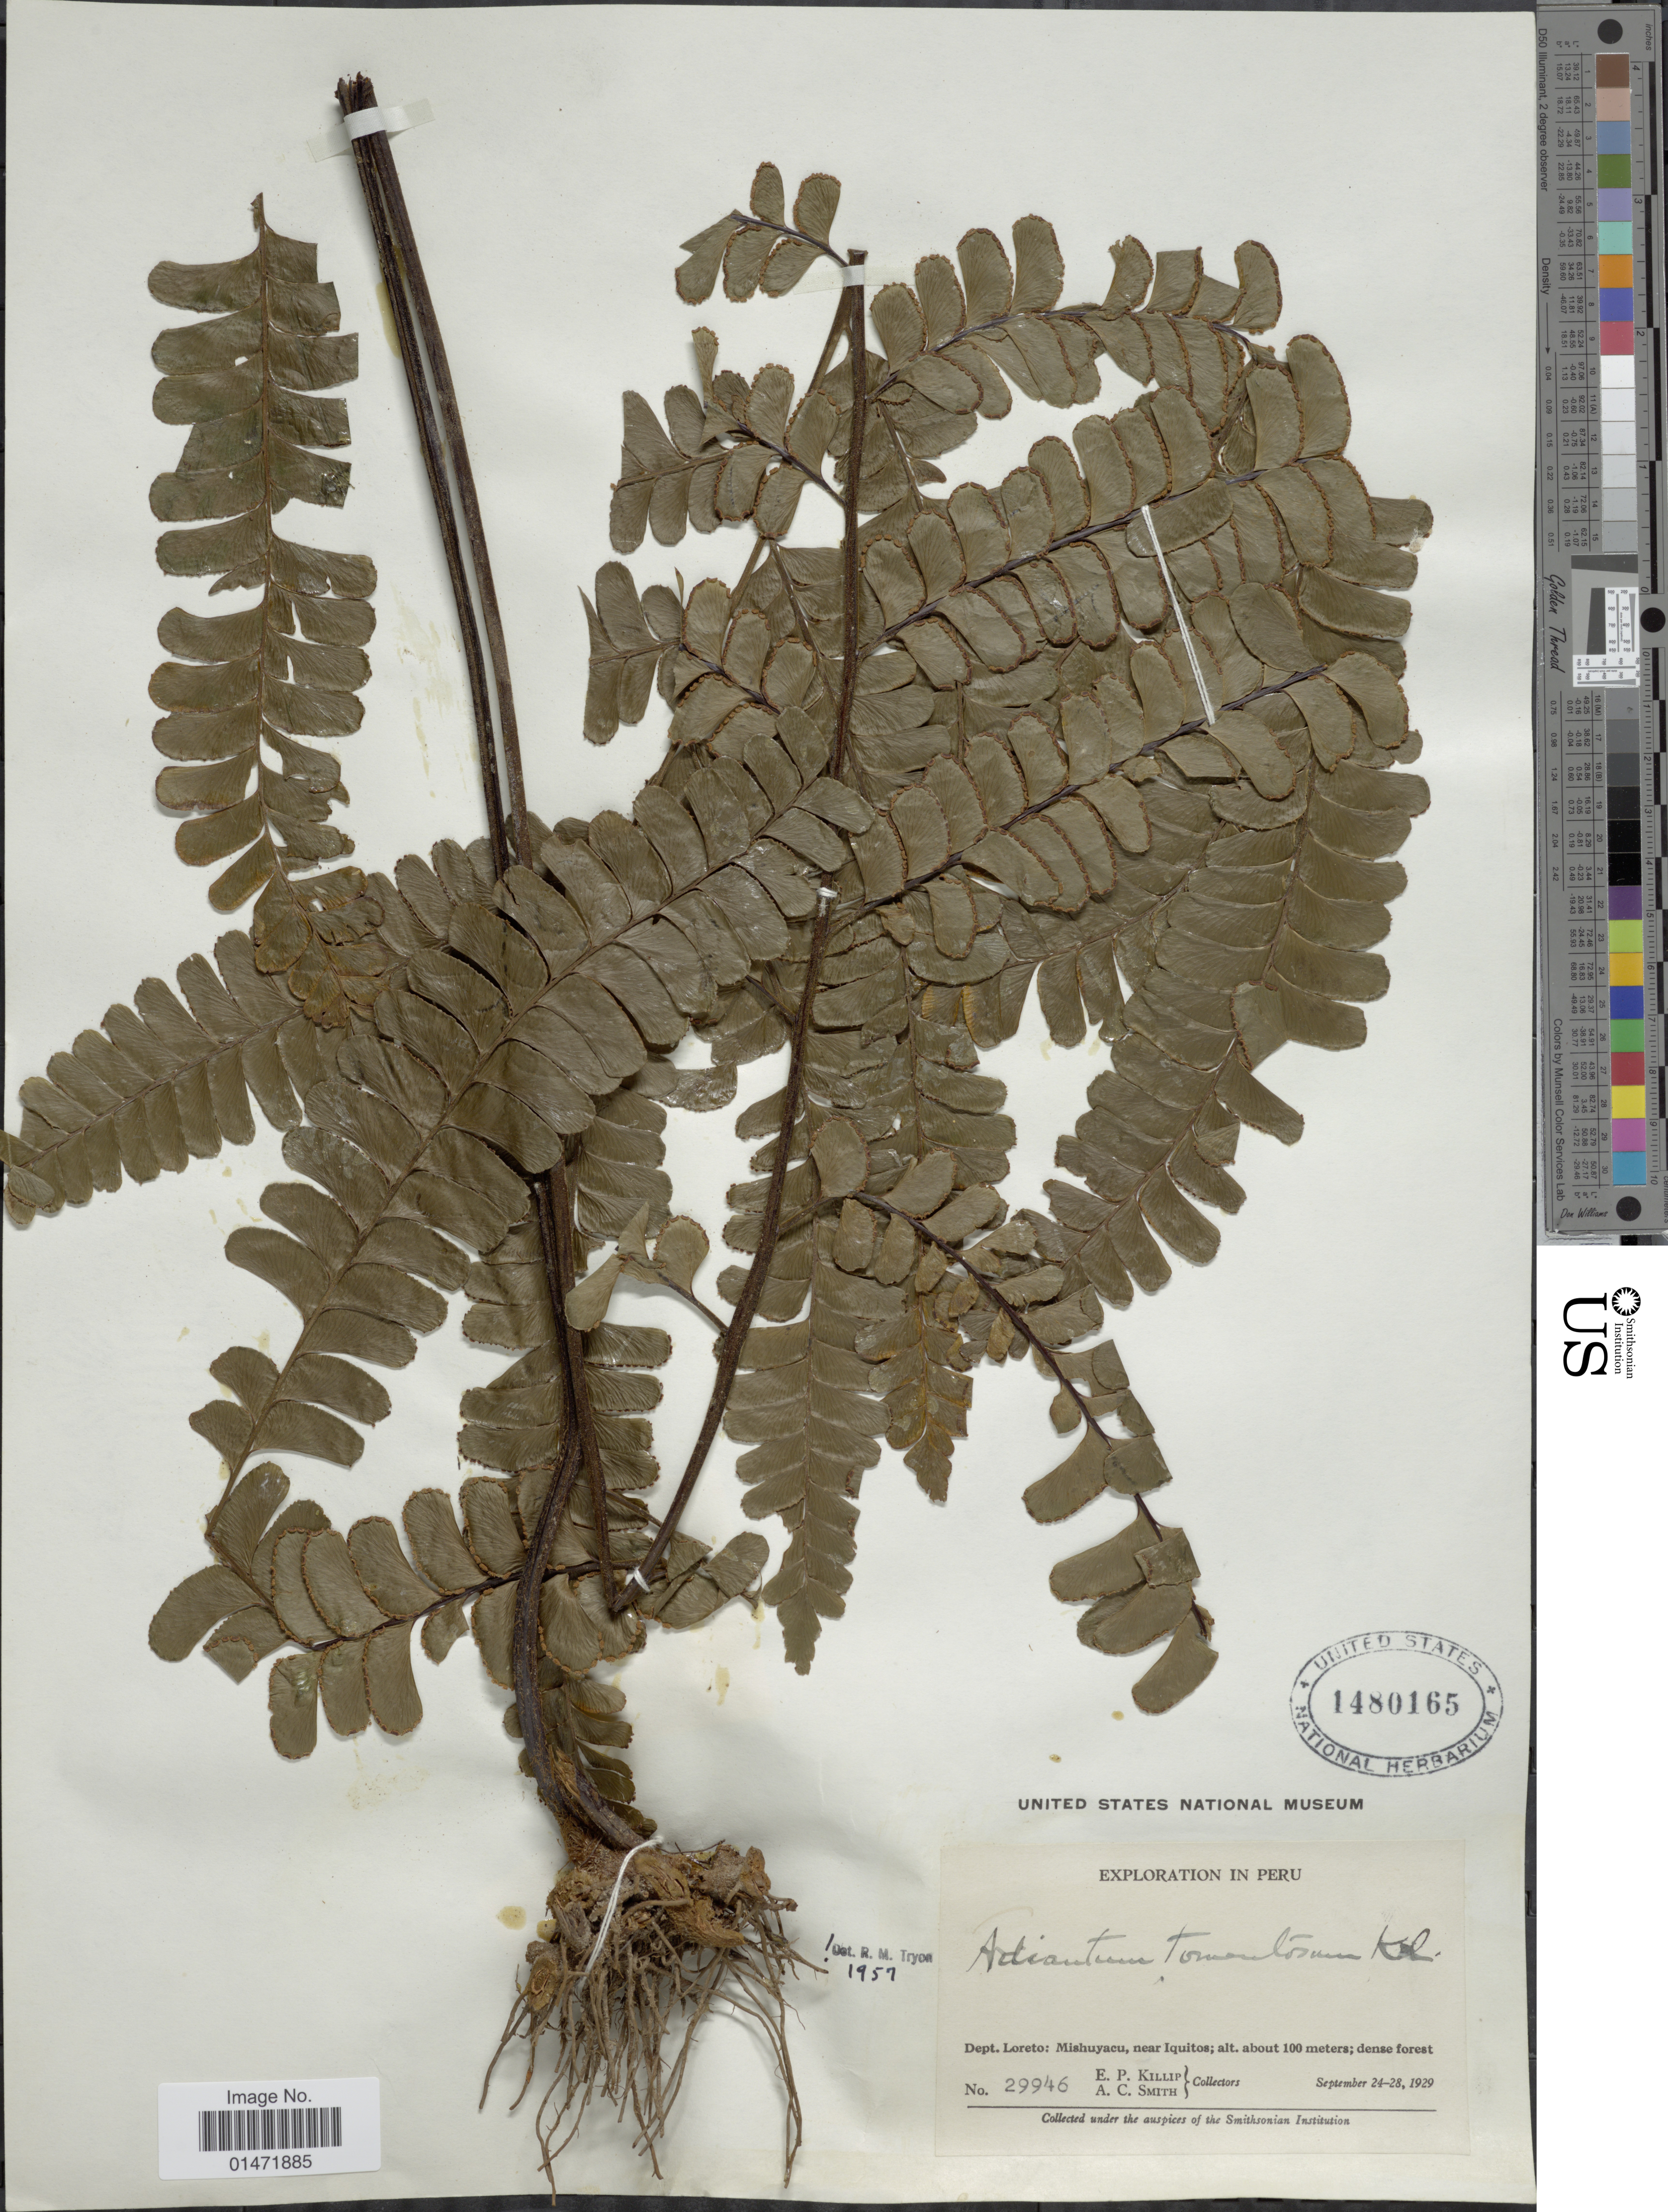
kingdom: Plantae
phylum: Tracheophyta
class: Polypodiopsida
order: Polypodiales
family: Pteridaceae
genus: Adiantum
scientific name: Adiantum tomentosum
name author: Klotzsch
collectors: E. P. Killip & A. C. Smith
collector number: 29946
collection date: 1929-09-24/1929-09-28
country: Peru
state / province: Loreto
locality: Mishuyacu, near Iquitos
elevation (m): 100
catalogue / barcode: US 1480165